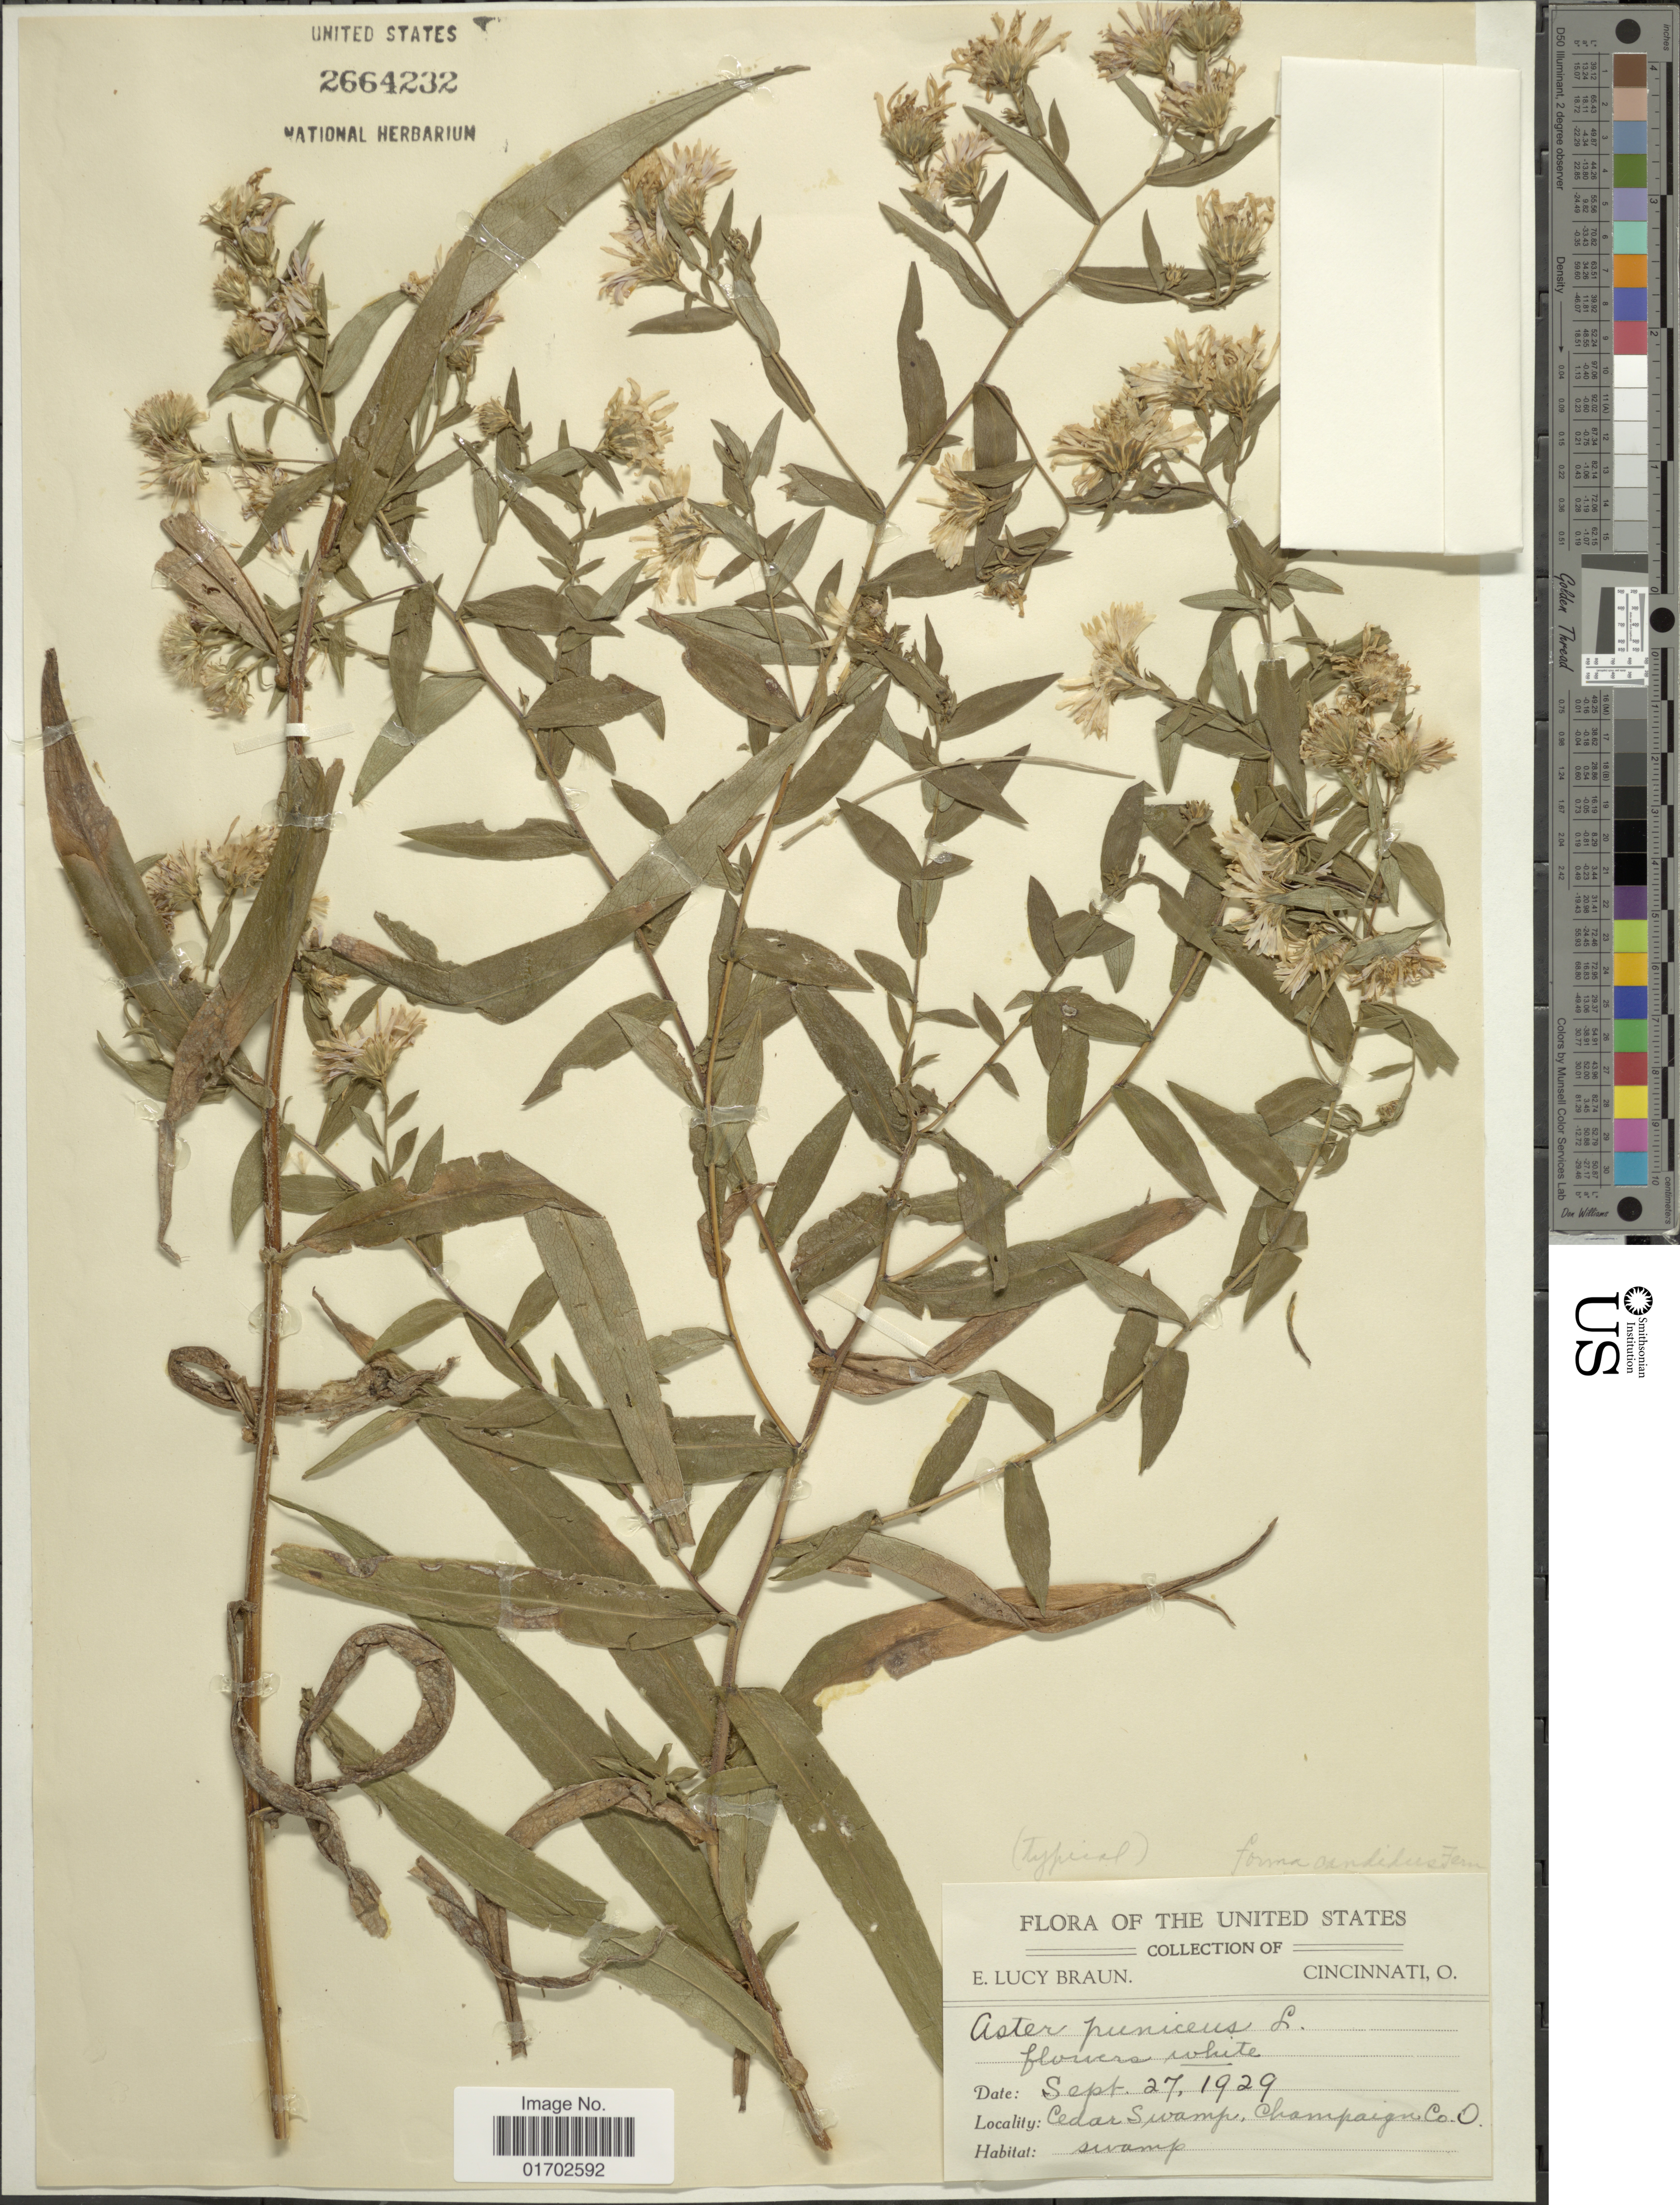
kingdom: Plantae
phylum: Tracheophyta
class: Magnoliopsida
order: Asterales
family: Asteraceae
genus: Symphyotrichum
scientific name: Symphyotrichum puniceum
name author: (L.) Á. Löve & D. Löve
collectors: E. L. Braun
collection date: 1929-09-27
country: United States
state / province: Ohio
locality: Cedar Swamp, Champaign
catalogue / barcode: US 2664232